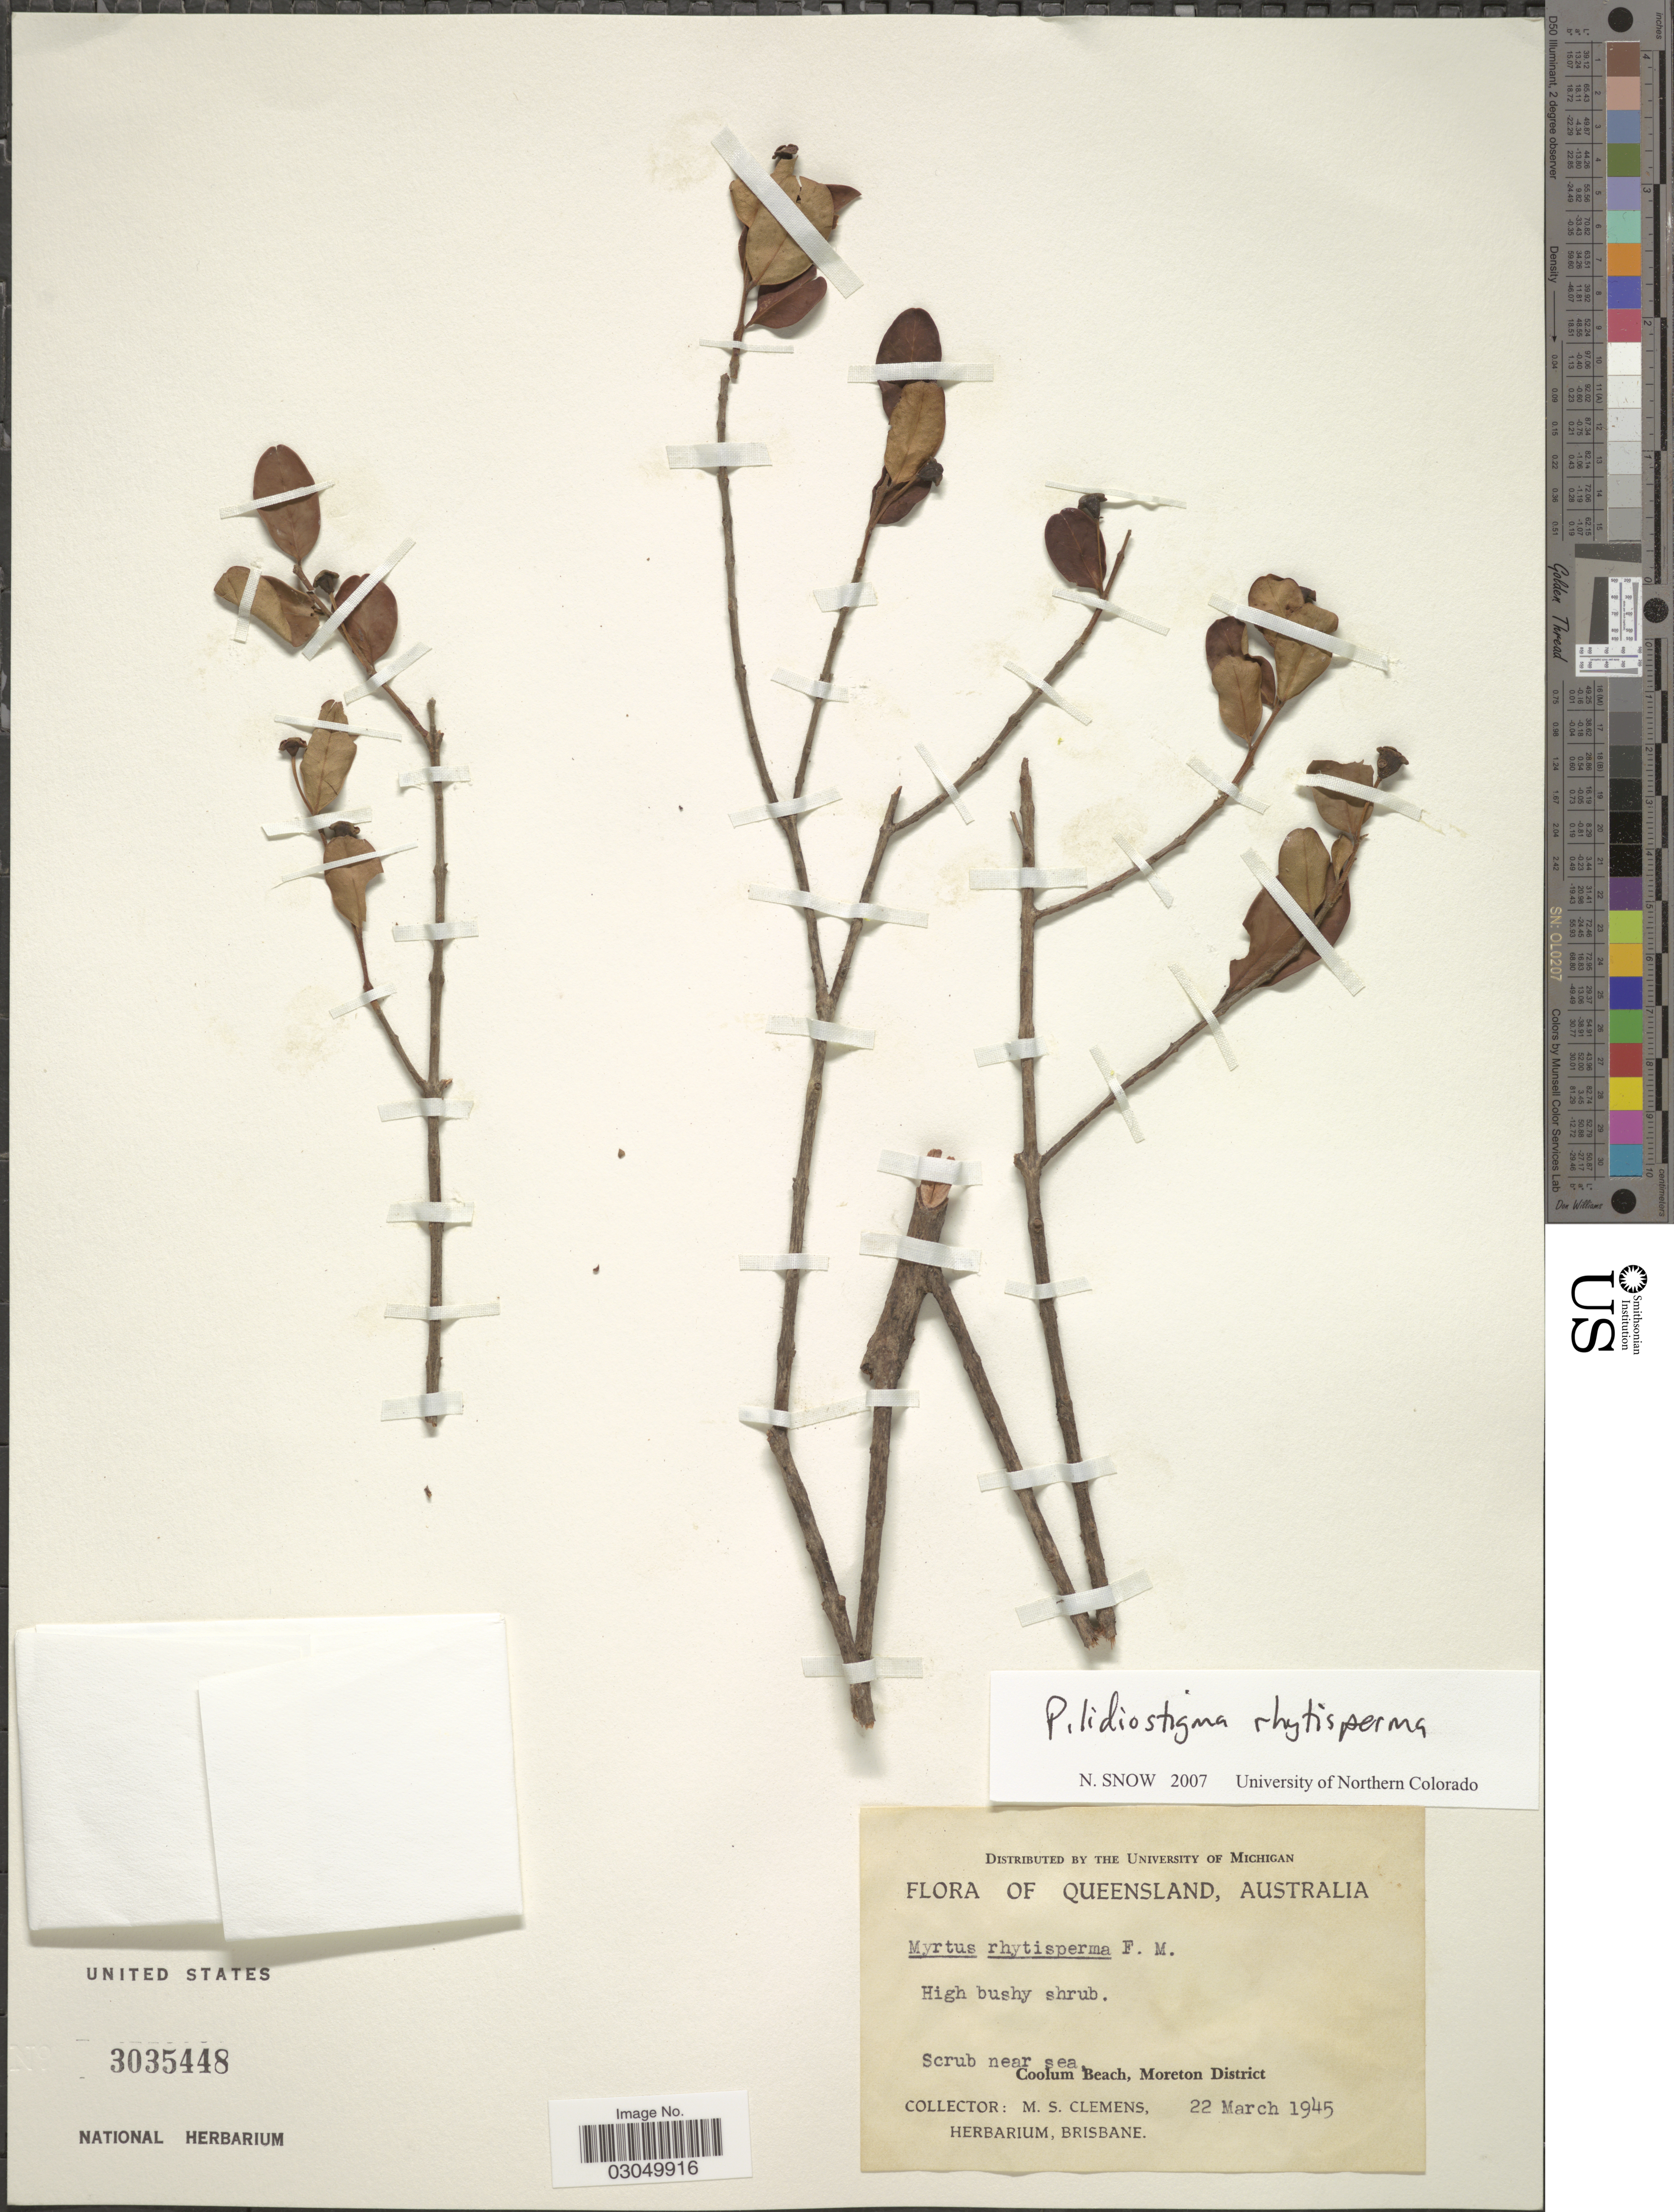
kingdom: Plantae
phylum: Tracheophyta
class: Magnoliopsida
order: Myrtales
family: Myrtaceae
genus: Pilidiostigma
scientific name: Pilidiostigma rhytispermum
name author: (F. Muell.) Burret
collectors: M. S. Clemens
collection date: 1945-03-22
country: Australia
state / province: Queensland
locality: Scrub near sea, Coolum Beach, Moreton District.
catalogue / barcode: US 3035448